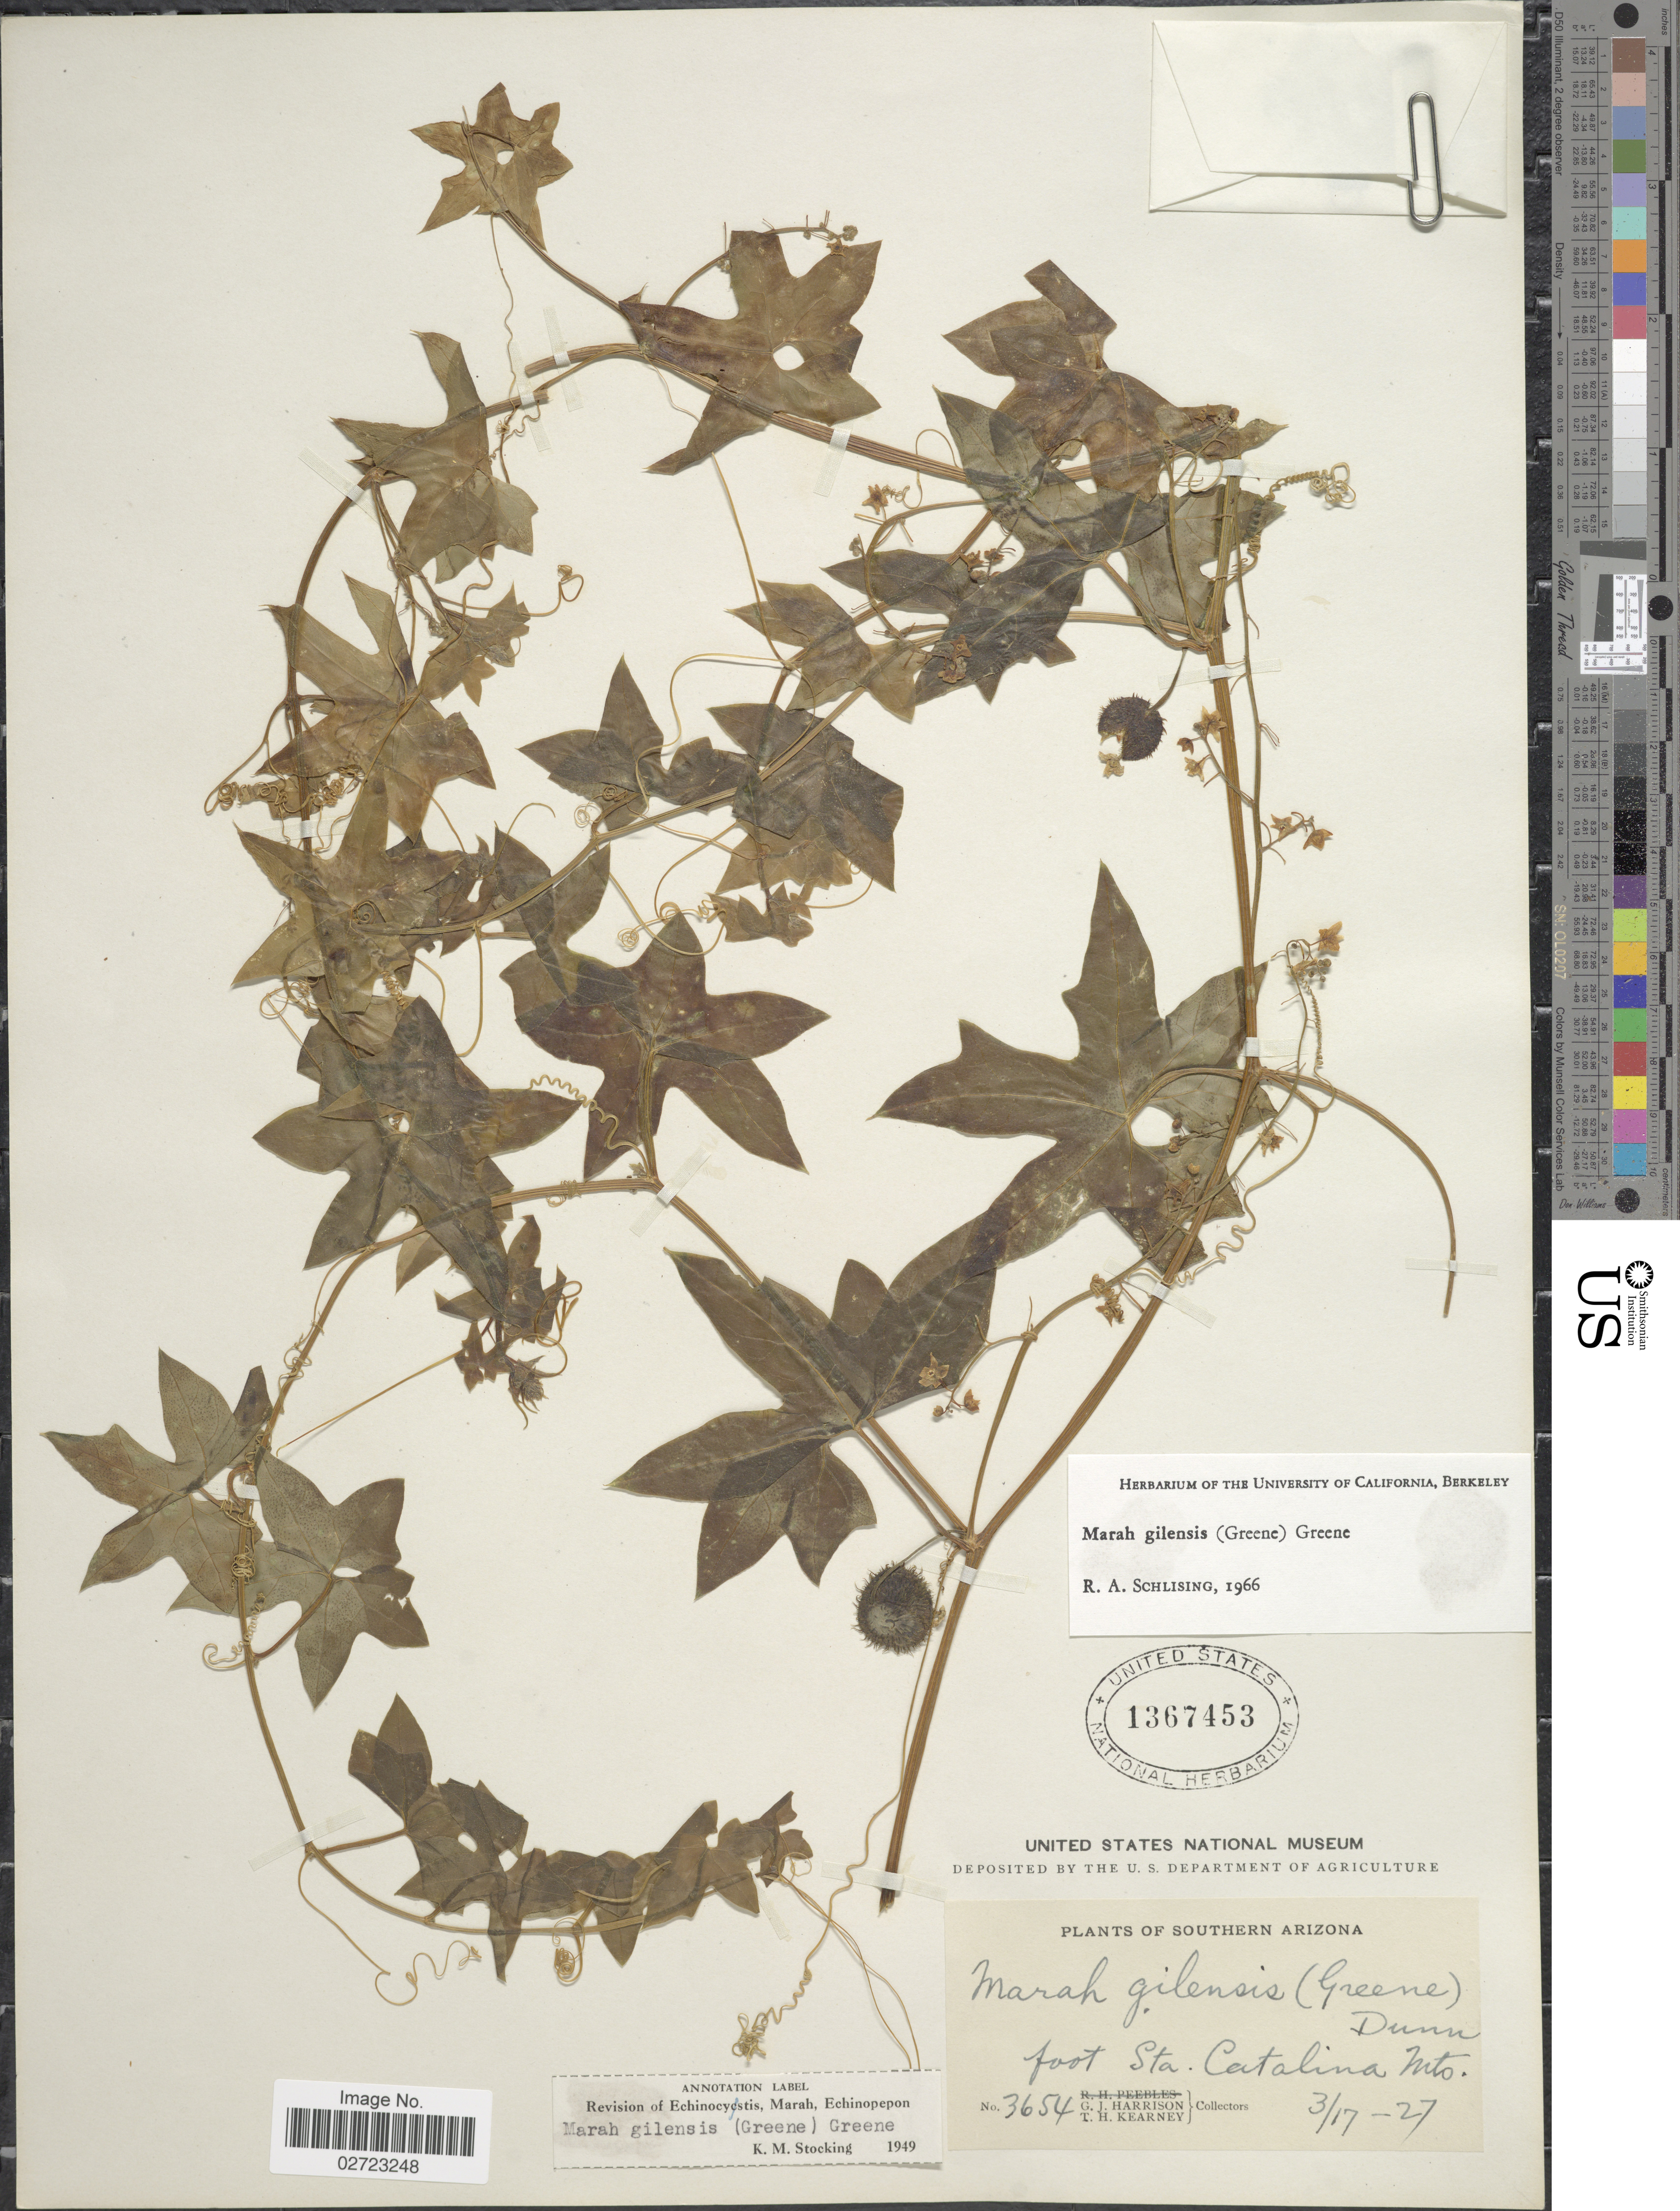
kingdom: Plantae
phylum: Tracheophyta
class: Magnoliopsida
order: Cucurbitales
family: Cucurbitaceae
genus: Marah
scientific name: Marah gilensis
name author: (Greene) Greene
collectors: G. J. Harrison & T. H. Kearney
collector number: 3654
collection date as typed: Transcribed d/m/y: 17/3/27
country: United States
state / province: Arizona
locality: Southern Arizona, foot Sta. Catalina Mts.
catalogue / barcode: US 1367453